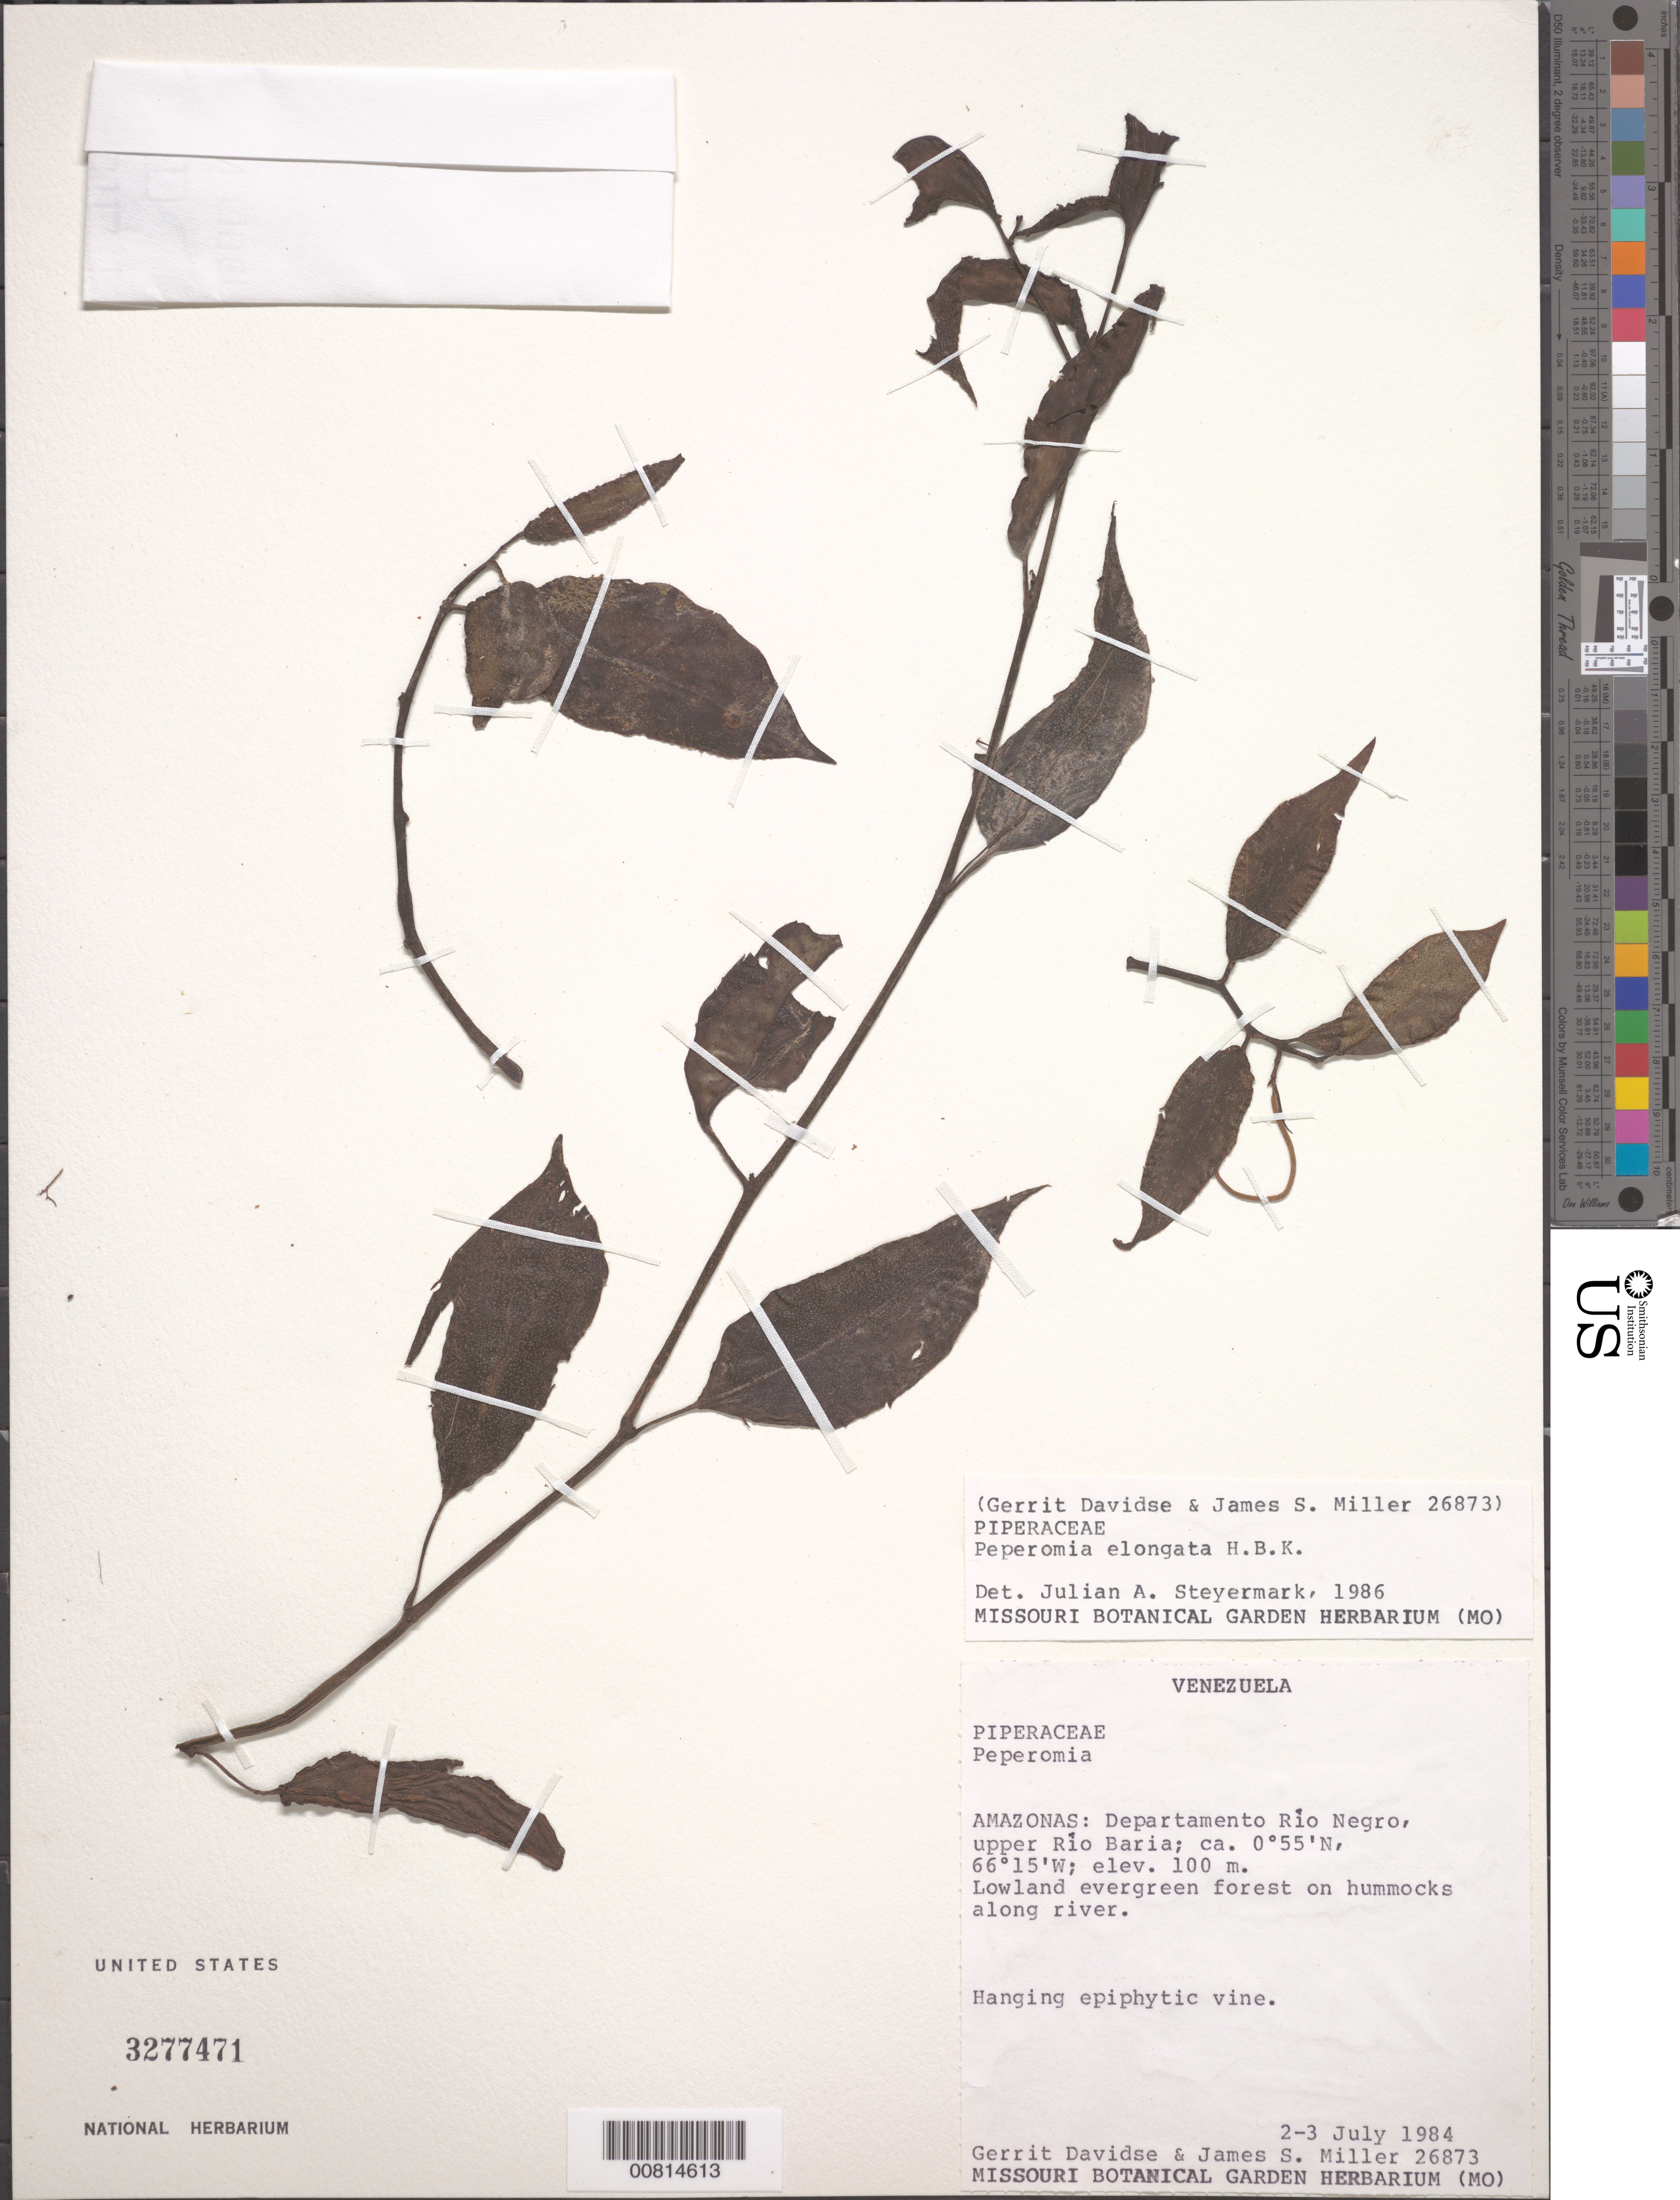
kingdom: Plantae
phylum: Tracheophyta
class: Magnoliopsida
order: Piperales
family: Piperaceae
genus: Peperomia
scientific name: Peperomia elongata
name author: Kunth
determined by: Steyermark, Julian A., (VEN)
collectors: G. Davidse & J. S. Miller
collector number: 26873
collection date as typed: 2-Jul-84 to 3-Jul-84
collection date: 1984-07-02/1984-07-03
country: Venezuela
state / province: Amazonas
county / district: Río Negro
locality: Río Baria, upper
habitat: Lowland evergreen forest on hummocks along river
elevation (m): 100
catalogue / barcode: US 3277471